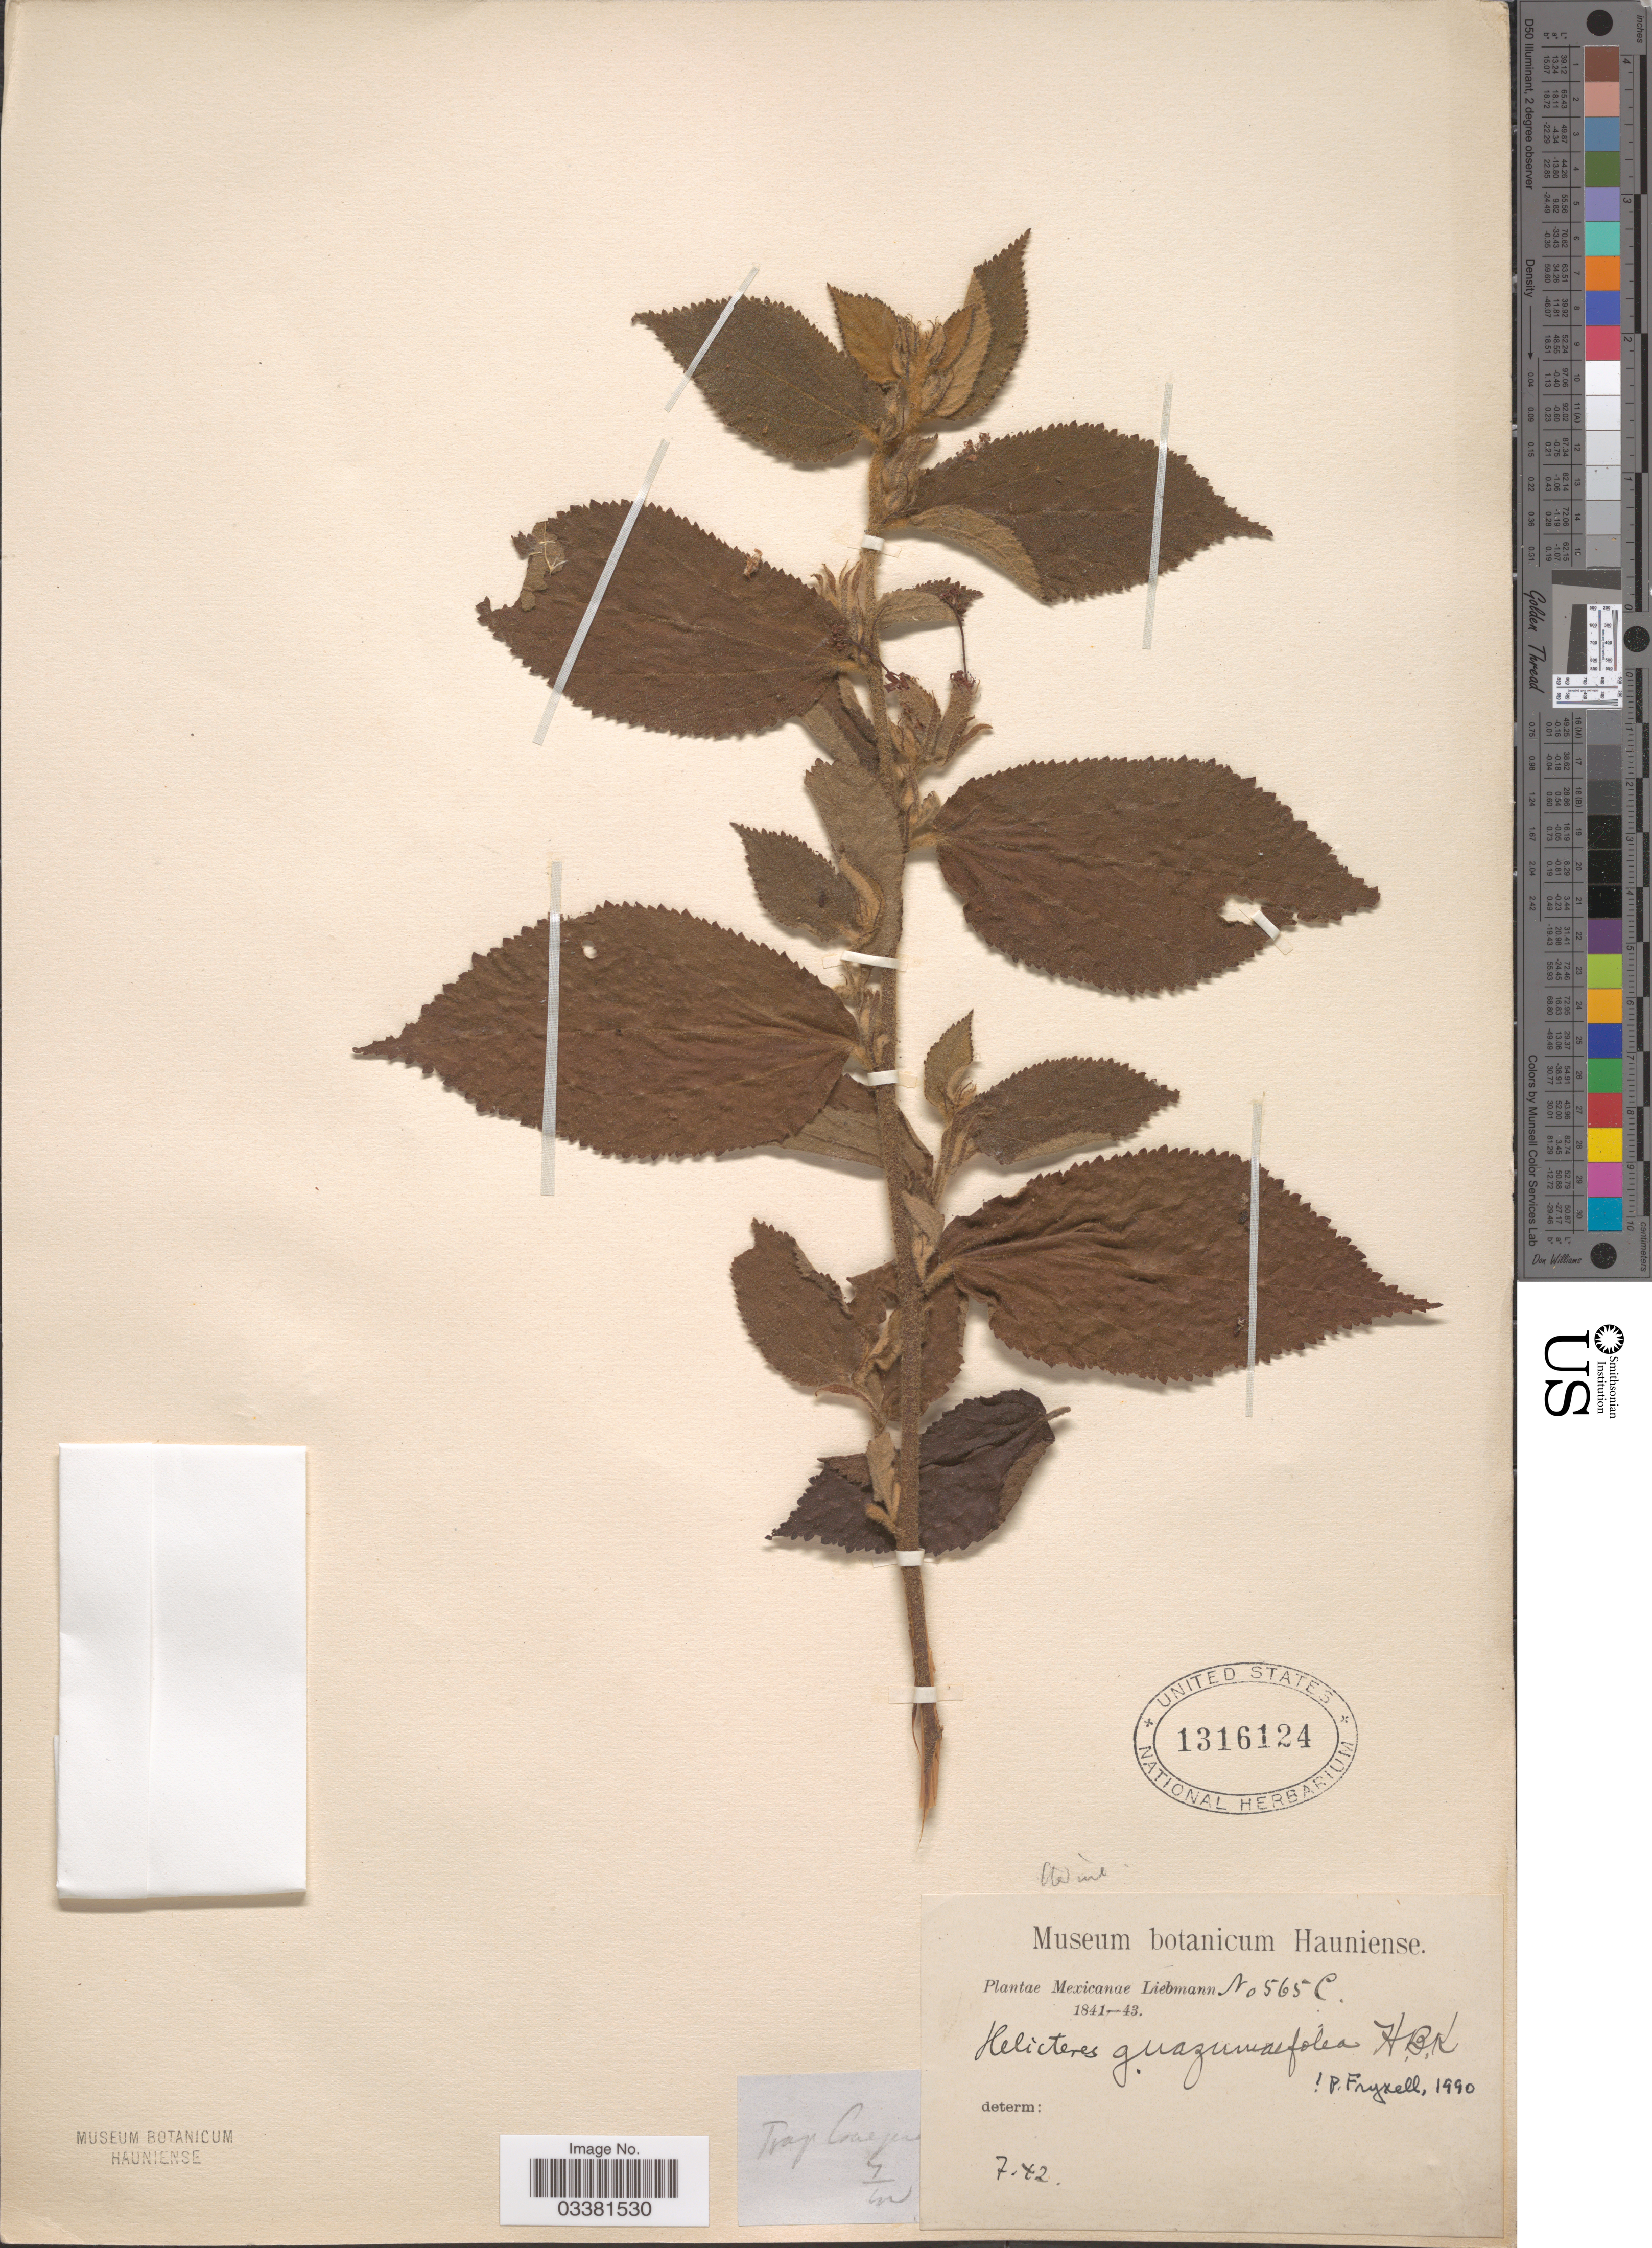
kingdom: Plantae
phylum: Tracheophyta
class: Magnoliopsida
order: Malvales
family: Malvaceae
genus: Helicteres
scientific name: Helicteres guazumifolia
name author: Kunth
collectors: Liebmann, --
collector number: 565C.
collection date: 1842-07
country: Mexico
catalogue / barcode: US 1316127